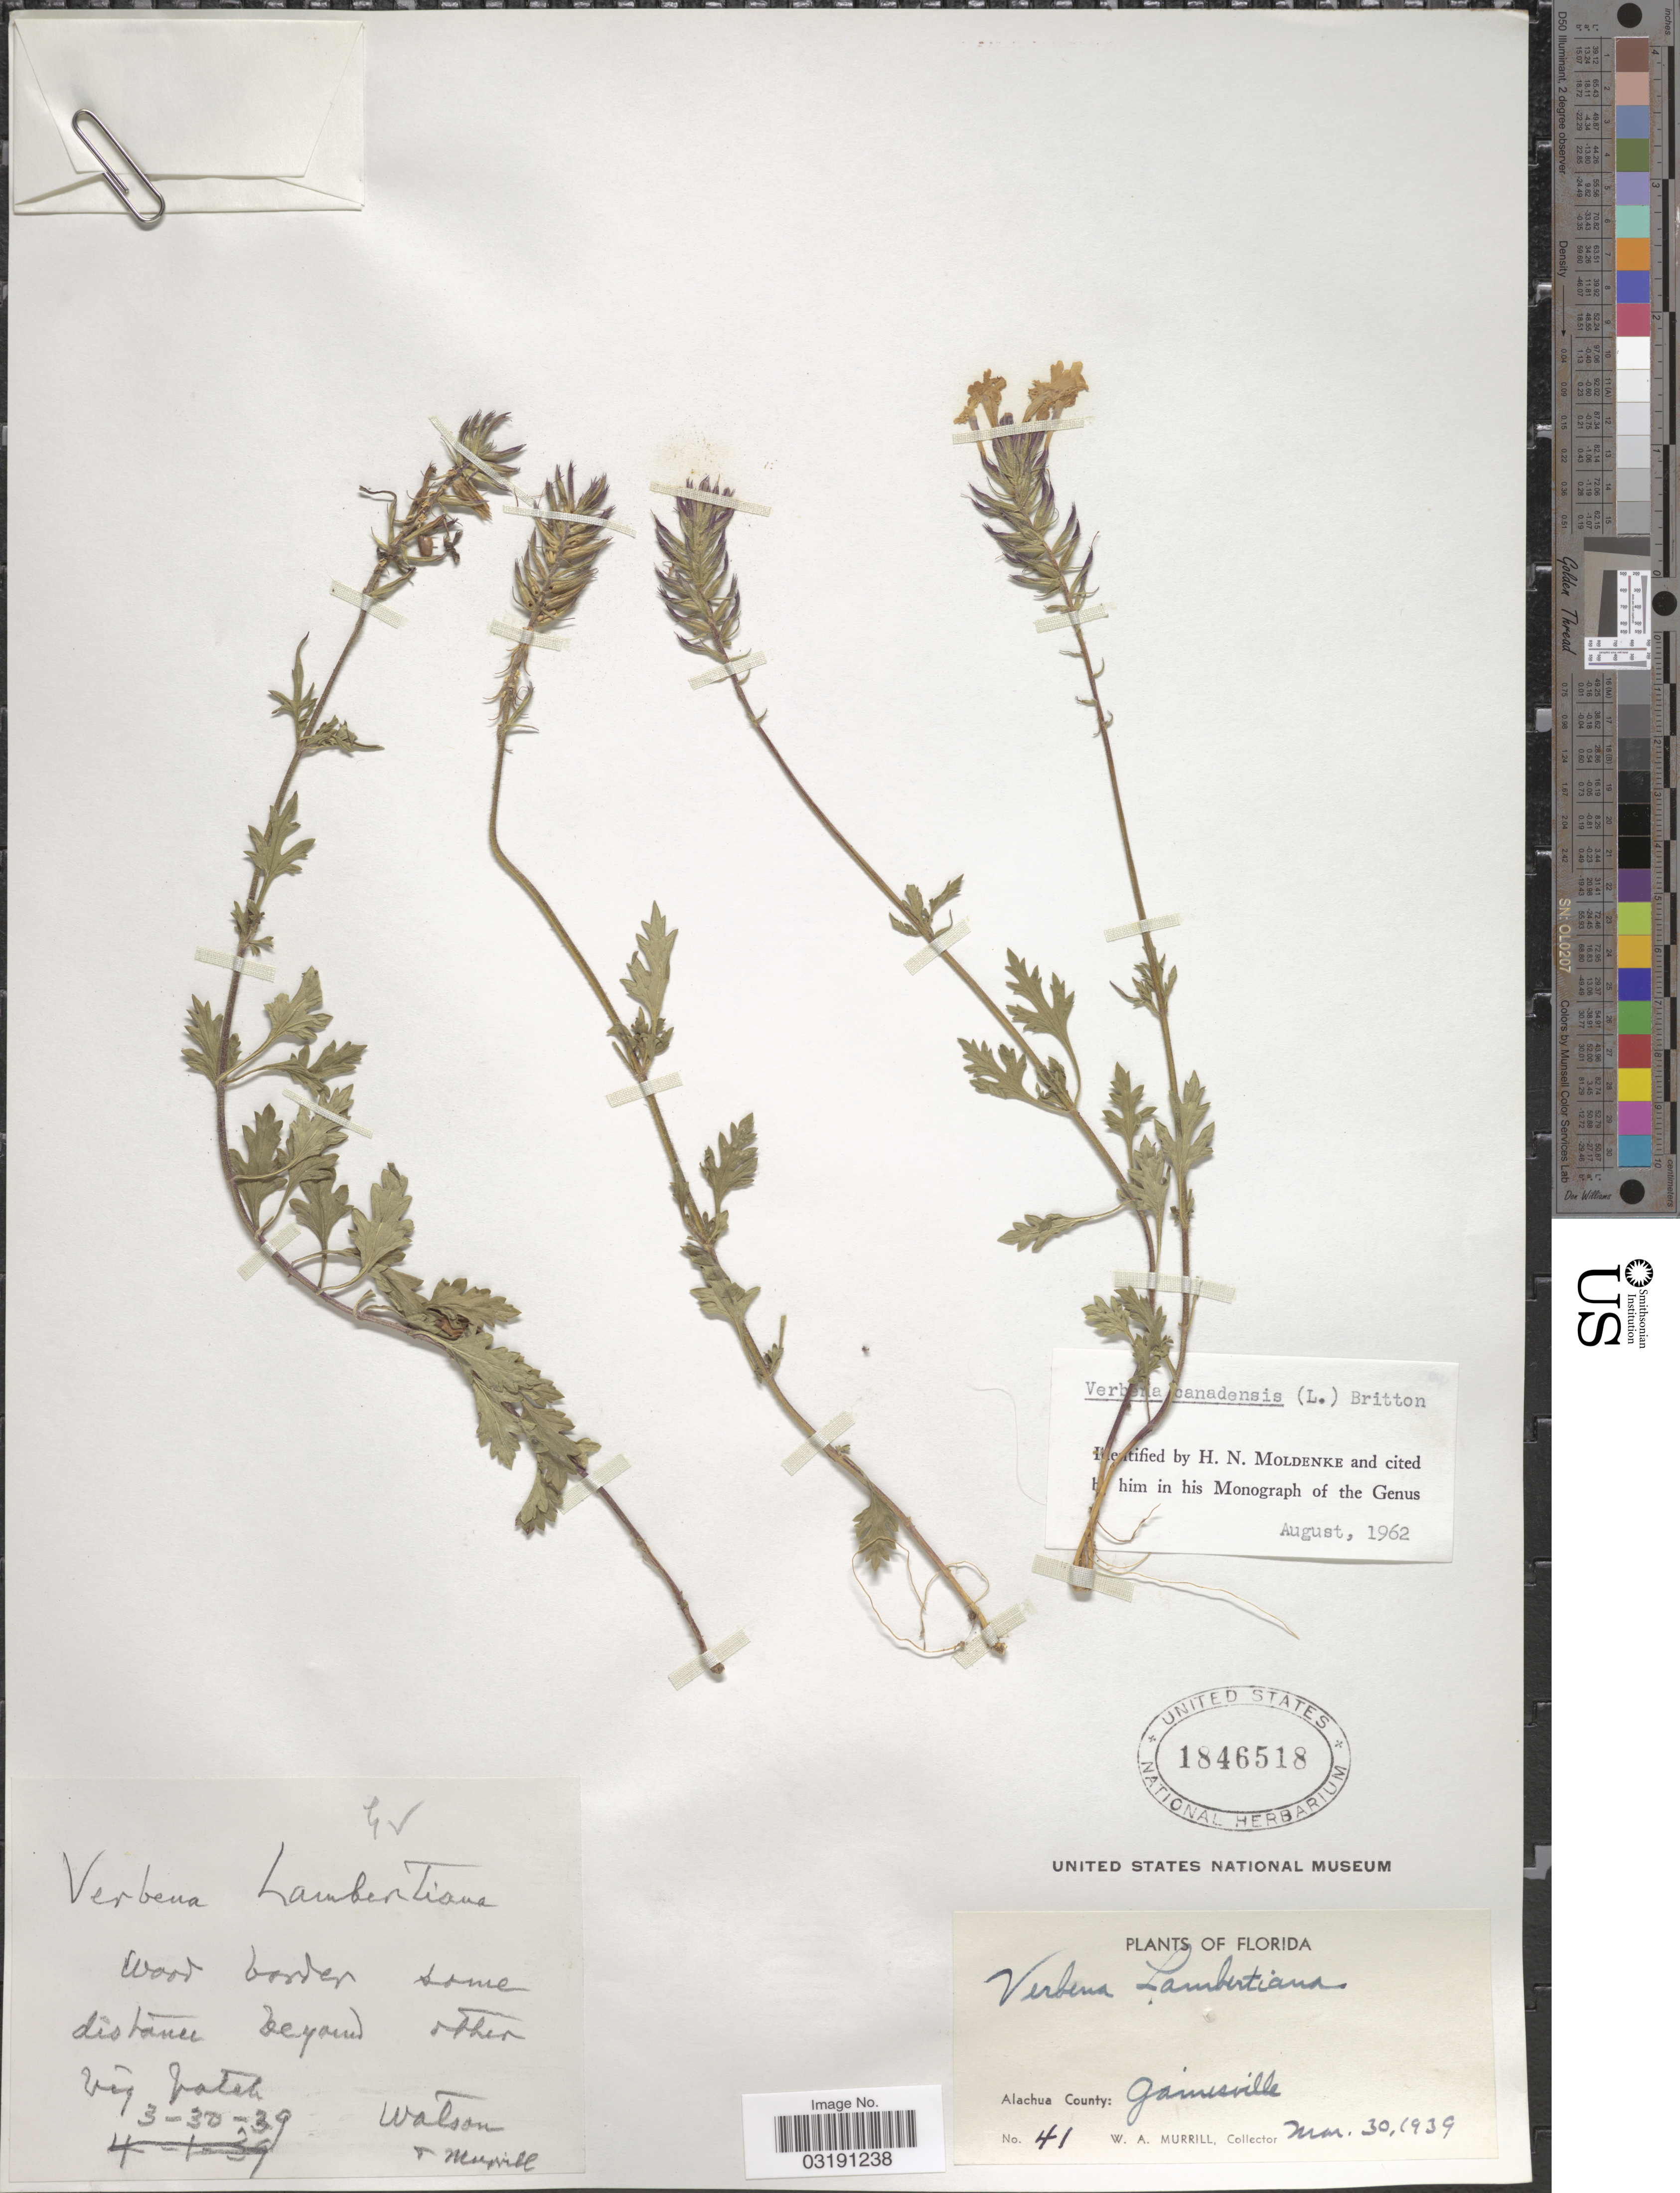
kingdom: Plantae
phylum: Tracheophyta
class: Magnoliopsida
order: Lamiales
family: Verbenaceae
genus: Verbena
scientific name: Verbena canadensis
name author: (L.) Britton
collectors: -- Watson & W. A. Murrill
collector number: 41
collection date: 1939-03-30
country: United States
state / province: Florida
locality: Alachua County: Gainesville.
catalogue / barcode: US 1846518